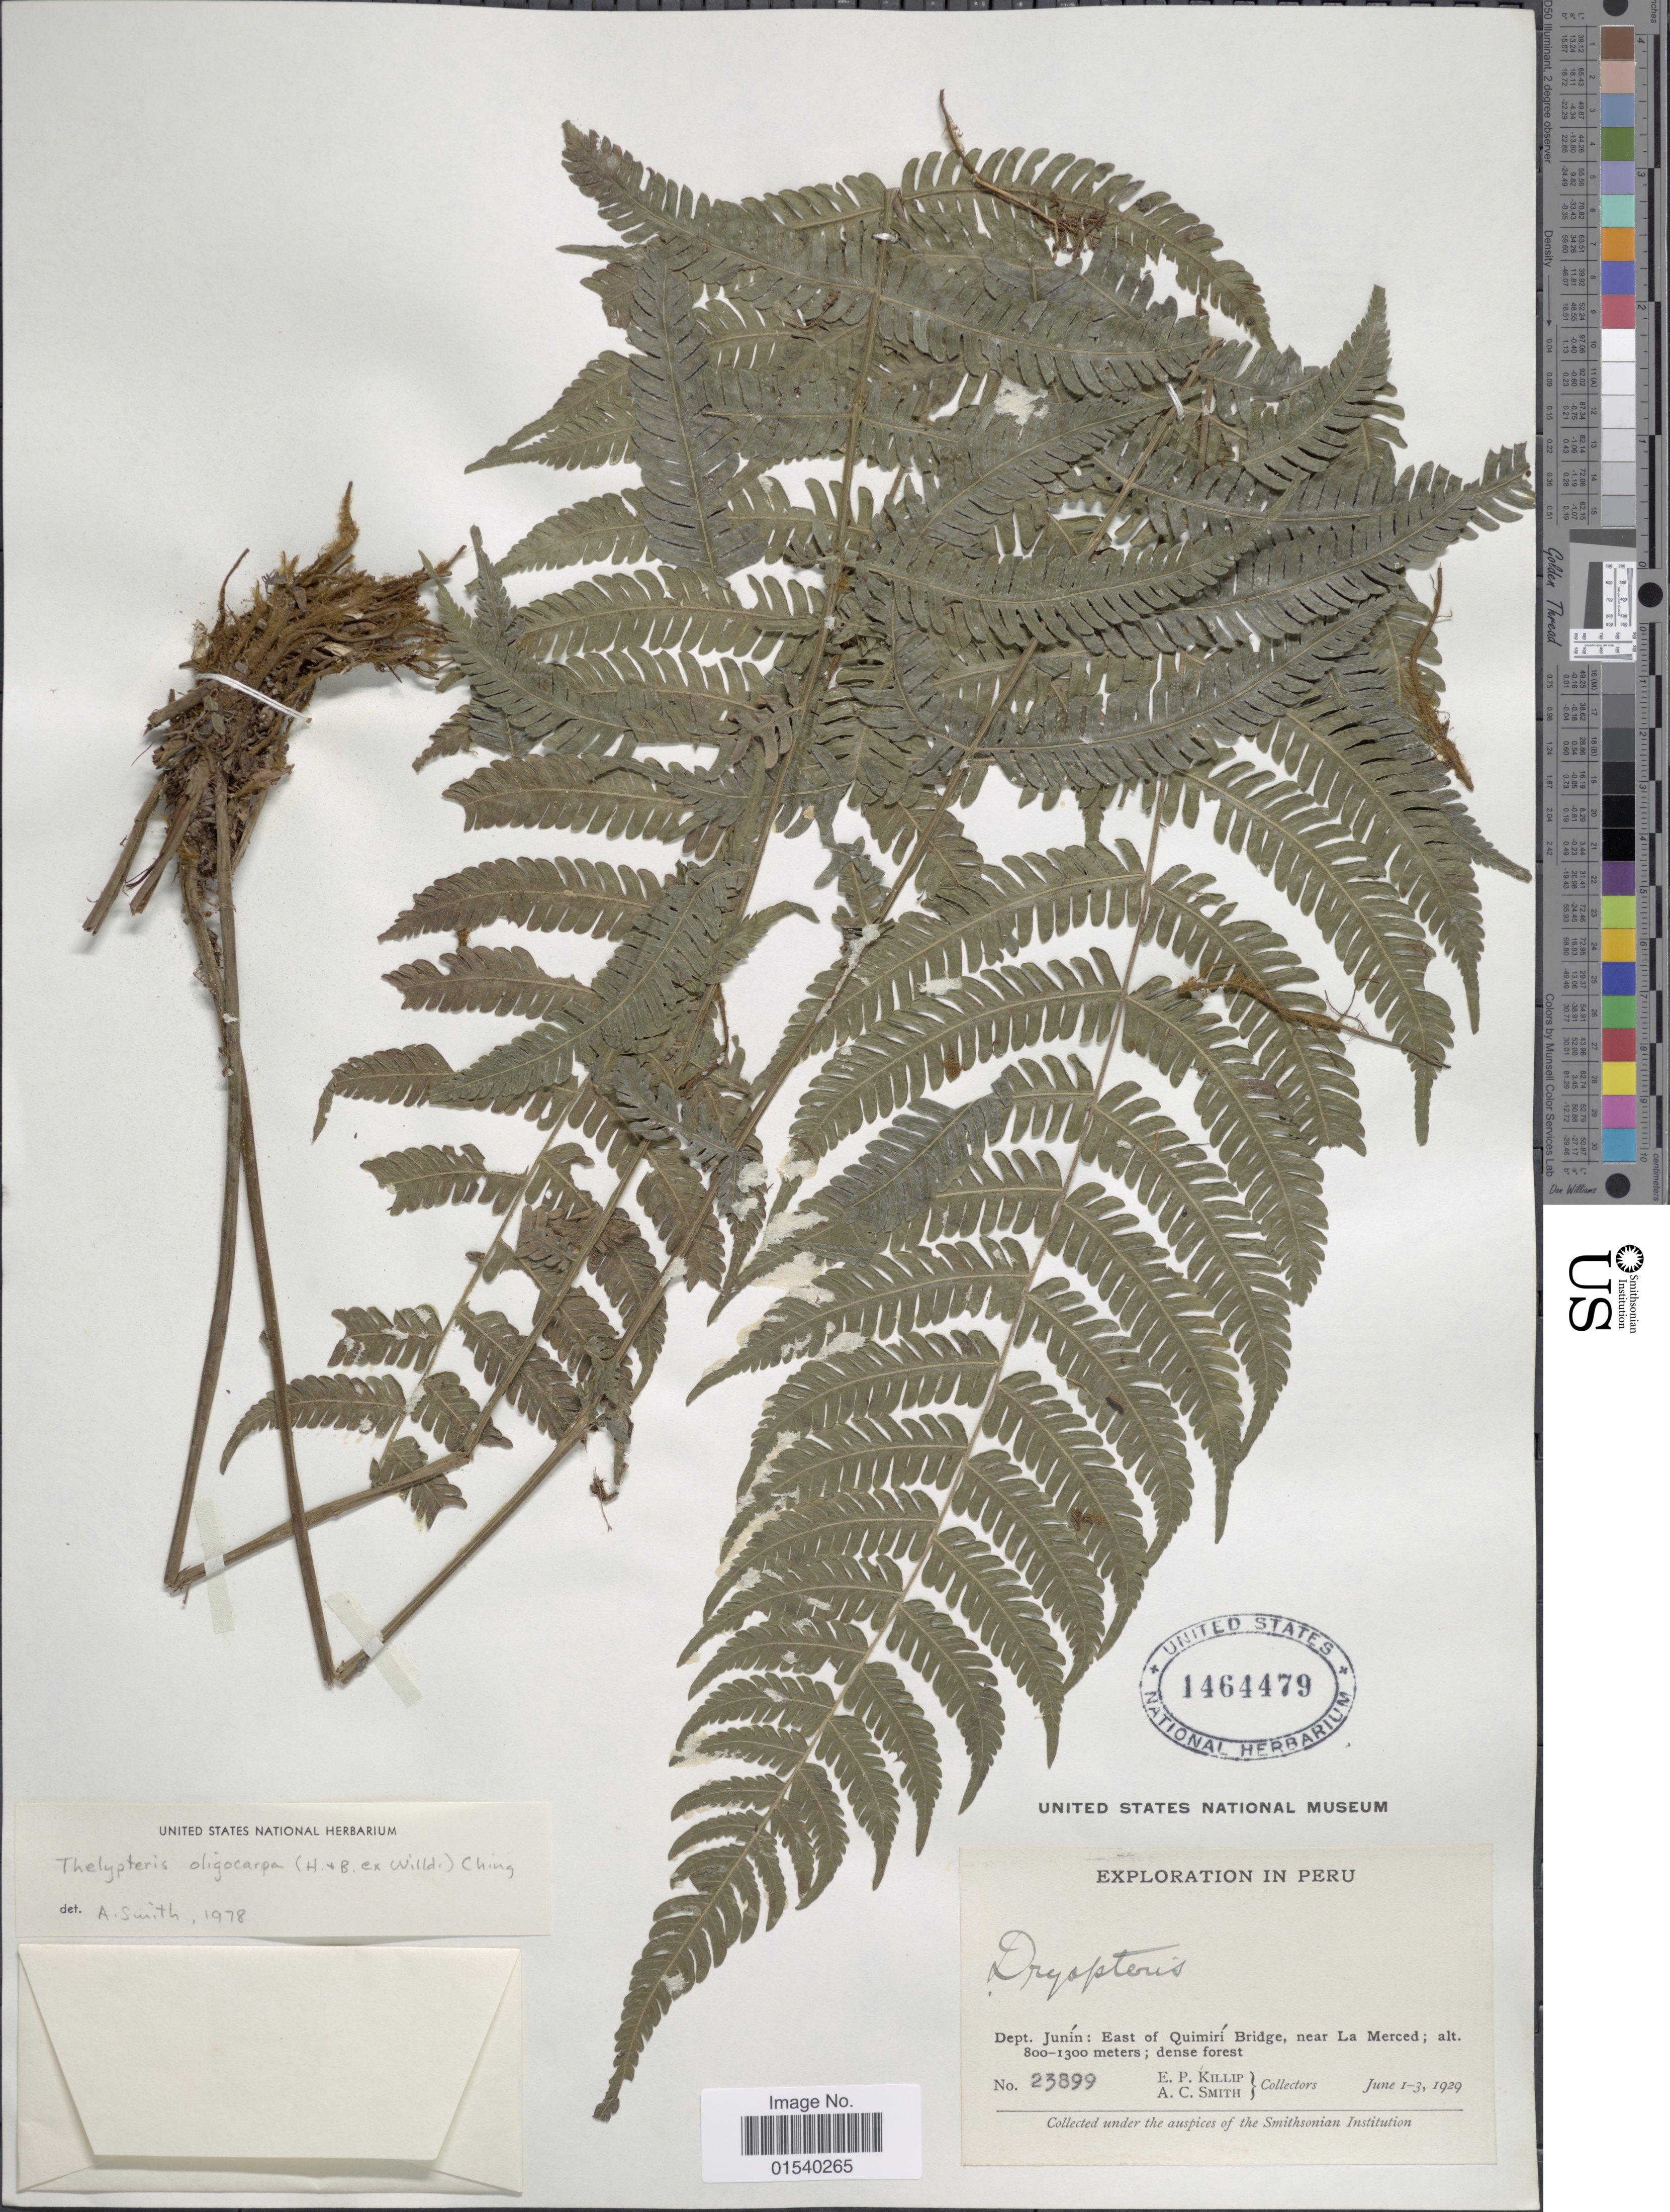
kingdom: Plantae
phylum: Tracheophyta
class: Polypodiopsida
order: Polypodiales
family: Thelypteridaceae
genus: Amauropelta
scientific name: Amauropelta oligocarpa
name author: (Humb. & Bonpl. ex Willd.) Pic. Serm.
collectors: E. P. Killip & A. C. Smith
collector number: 23899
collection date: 1929-06-01/1929-06-03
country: Peru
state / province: Junín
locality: Dept. Junín: east of Quimirí Bridge, near La Merced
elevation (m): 800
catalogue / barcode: US 1464479